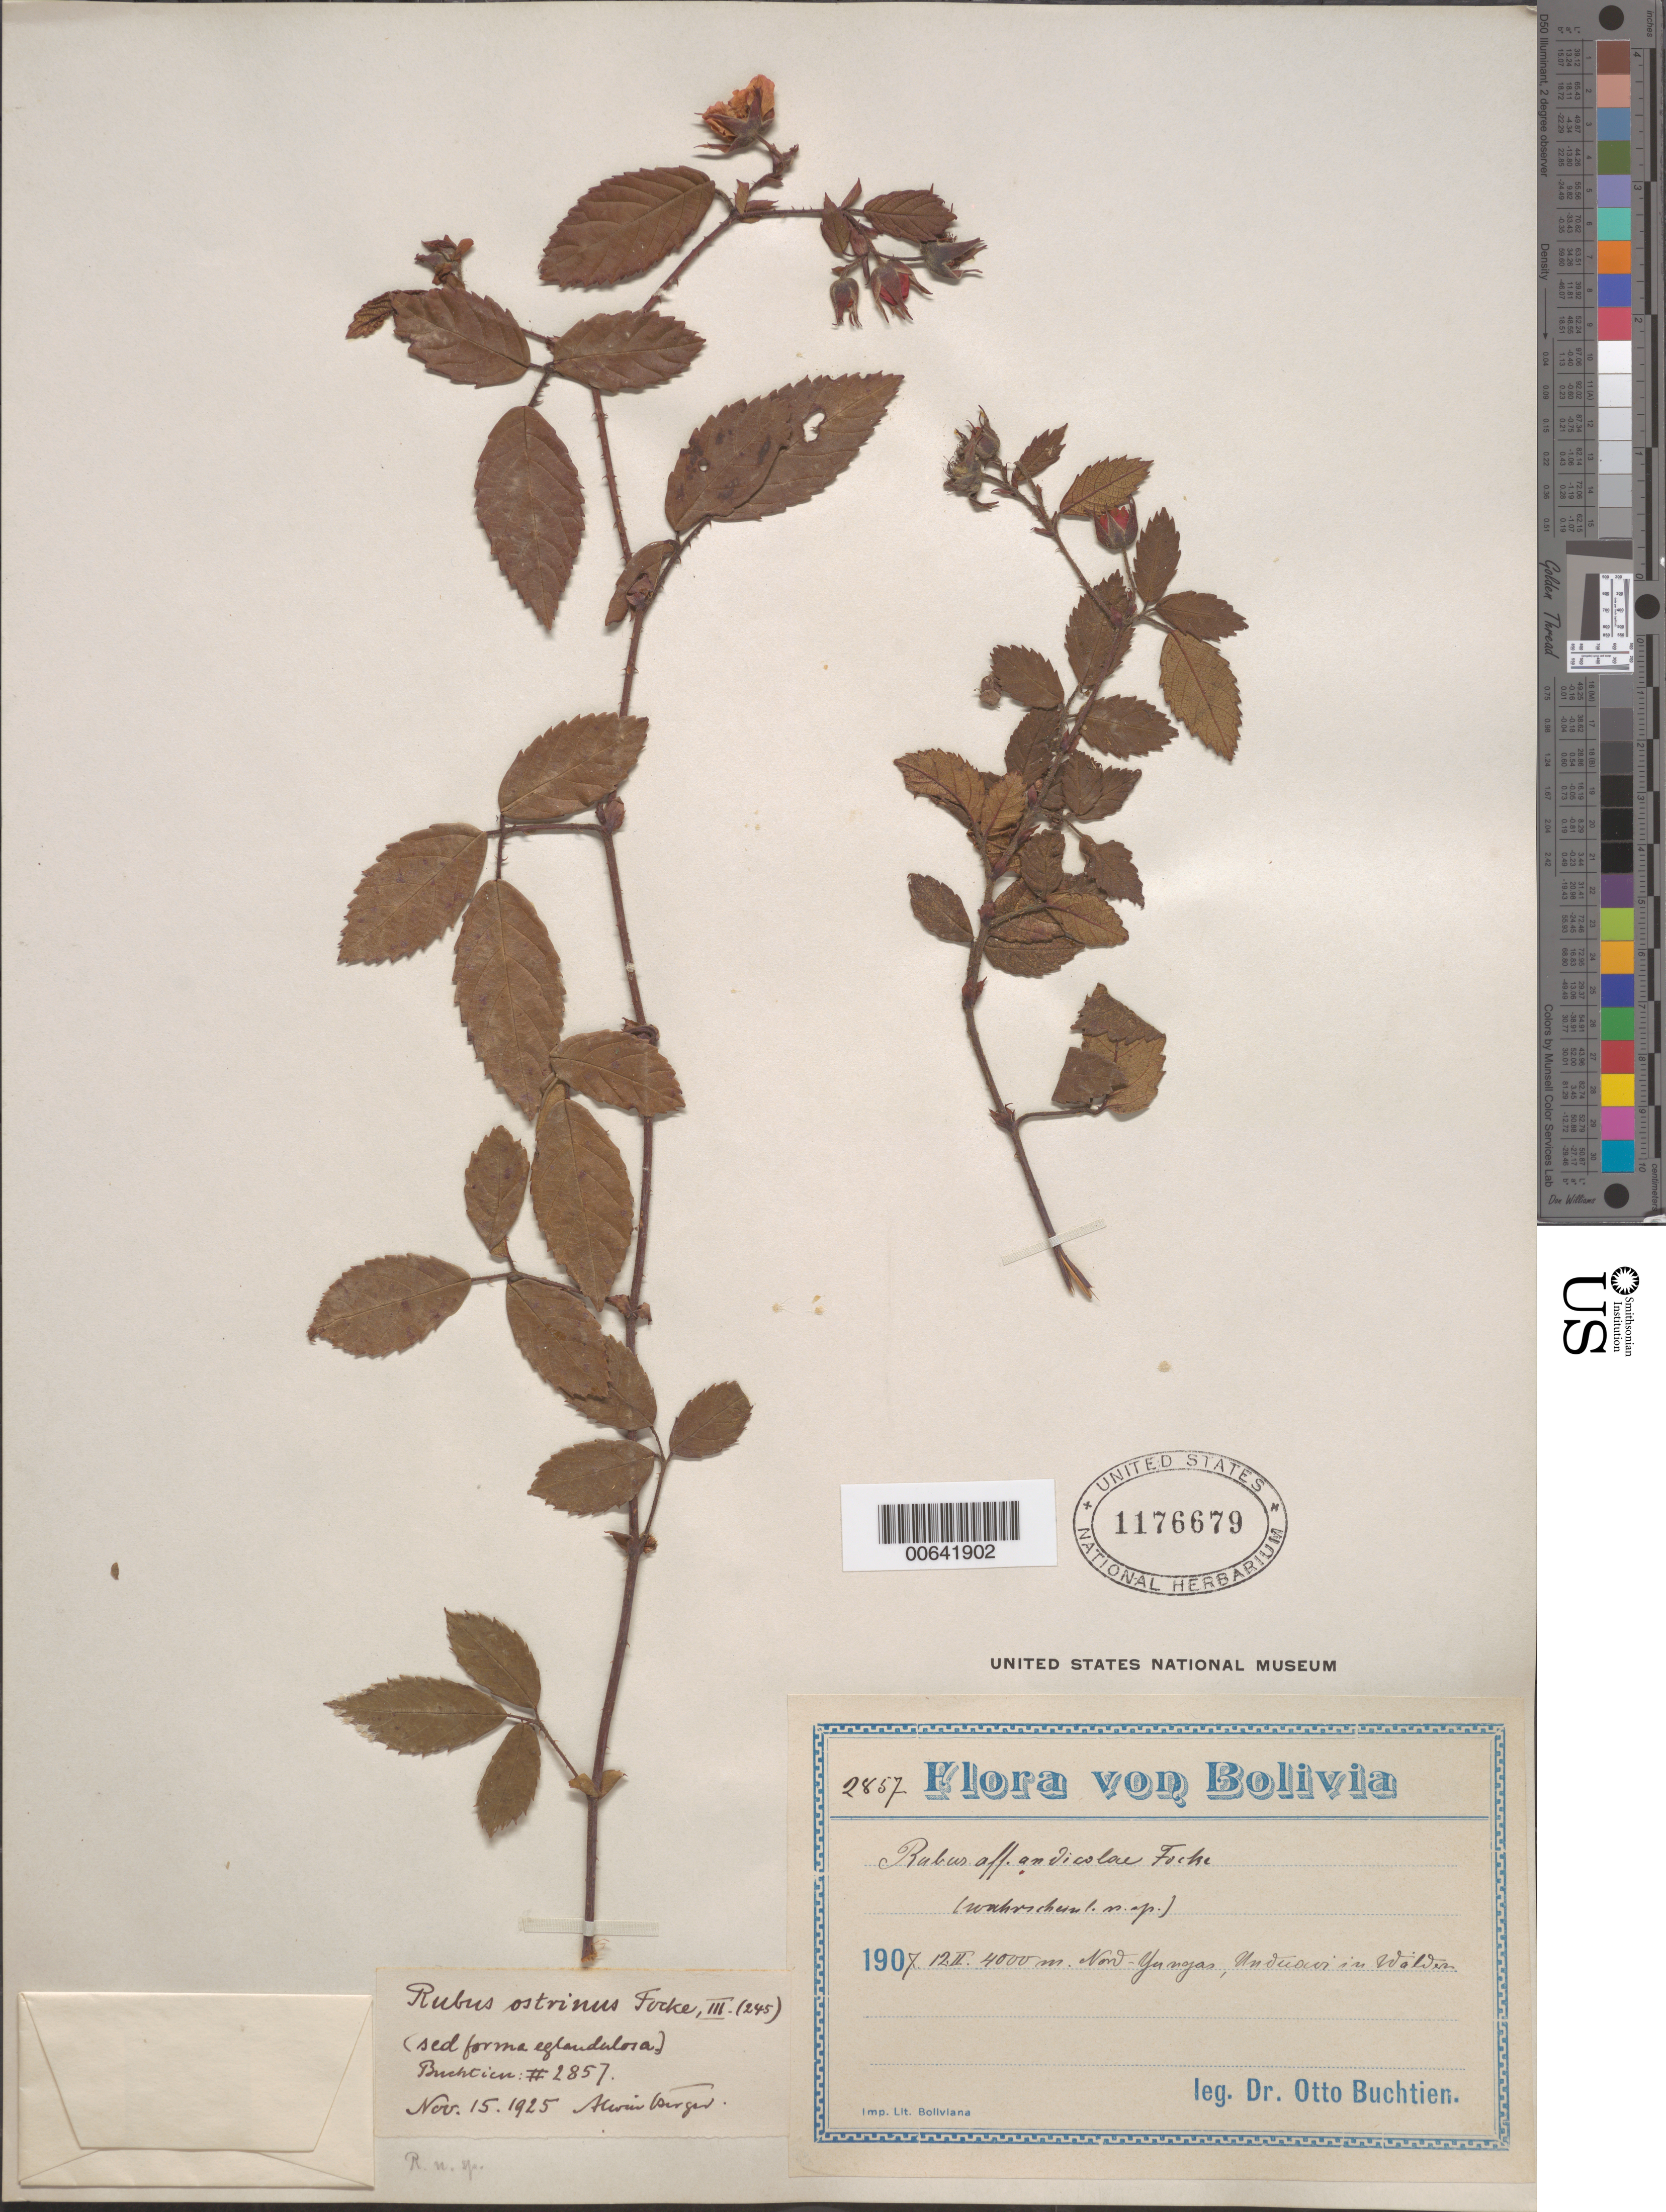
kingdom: Plantae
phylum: Tracheophyta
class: Magnoliopsida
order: Rosales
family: Rosaceae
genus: Rubus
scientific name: Rubus ostrinus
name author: Focke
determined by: Singer, A.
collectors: O. Buchtien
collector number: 2857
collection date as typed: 02 Dec 1907 or 12 Feb 1907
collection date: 1907-02-12 or 1907-12-02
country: Bolivia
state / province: La Paz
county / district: Nor Yungas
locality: Unduavi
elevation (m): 4000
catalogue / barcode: US 1176679